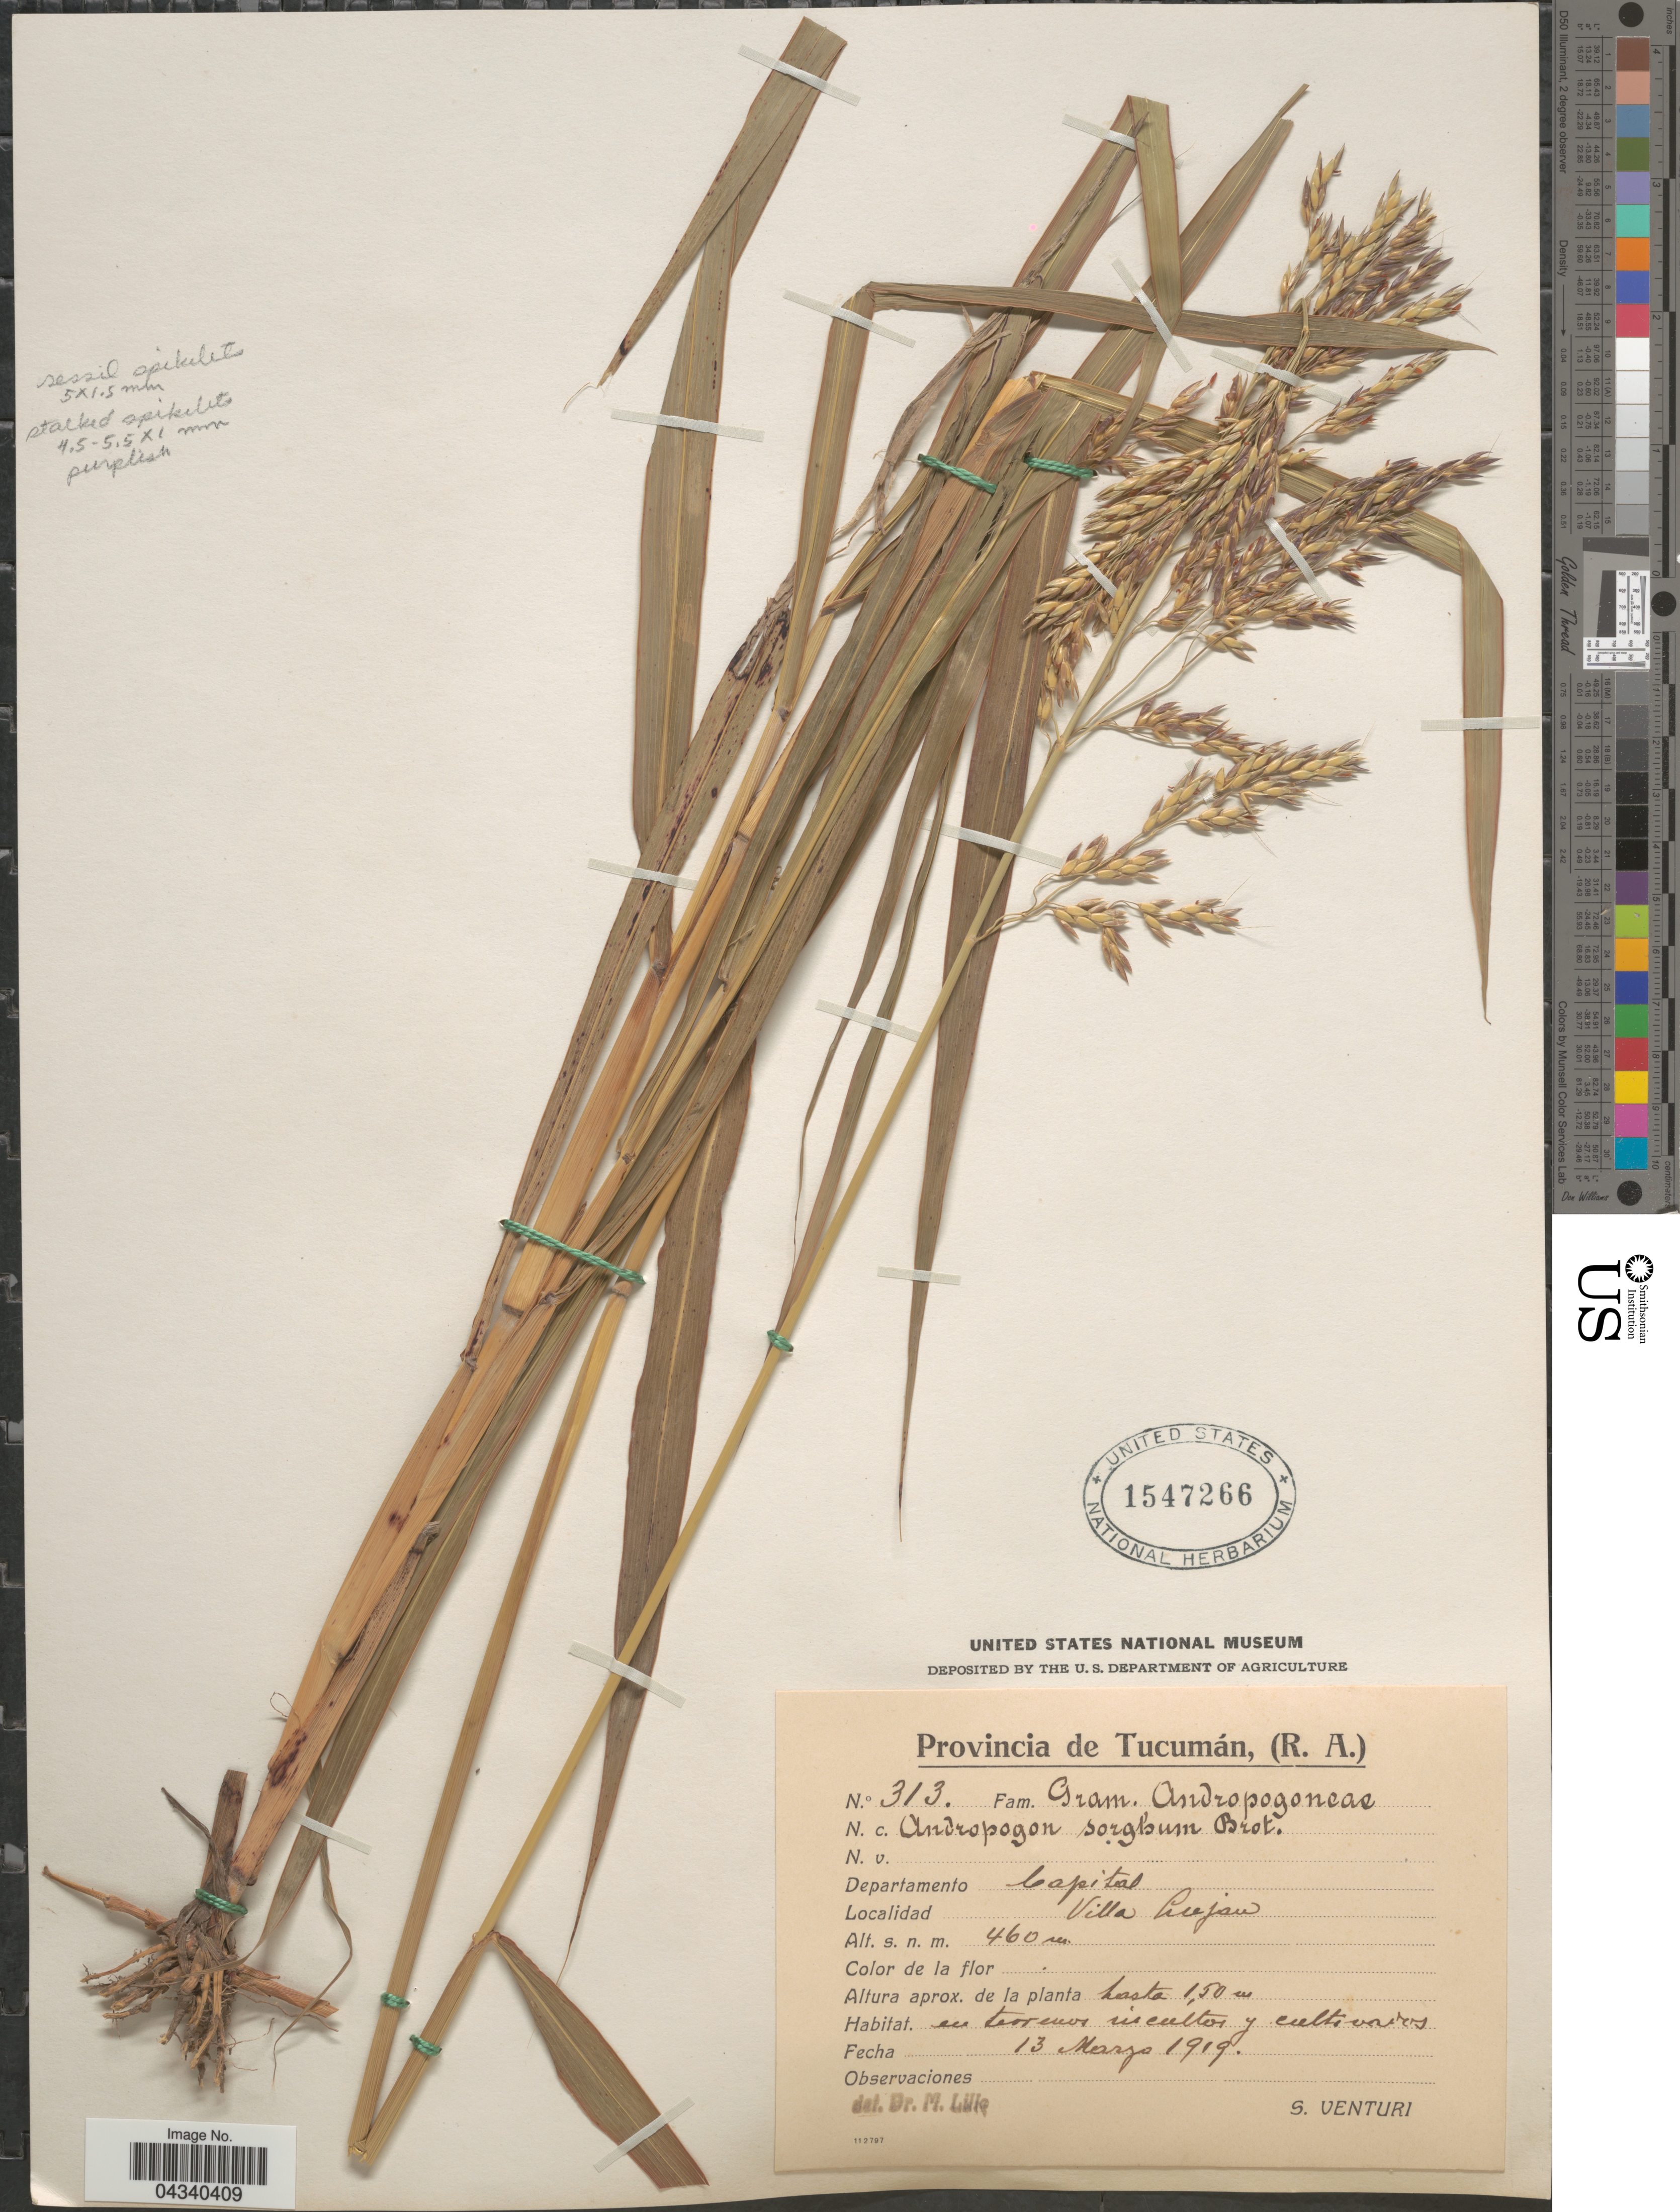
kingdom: Plantae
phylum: Tracheophyta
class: Liliopsida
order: Poales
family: Poaceae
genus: Sorghum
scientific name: Sorghum halepense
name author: (L.) Pers.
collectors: S. Venturi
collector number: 313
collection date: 1919-03-13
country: Argentina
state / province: Tucuman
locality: Departamento Capital. Villa Lujan.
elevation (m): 460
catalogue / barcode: US 1547266